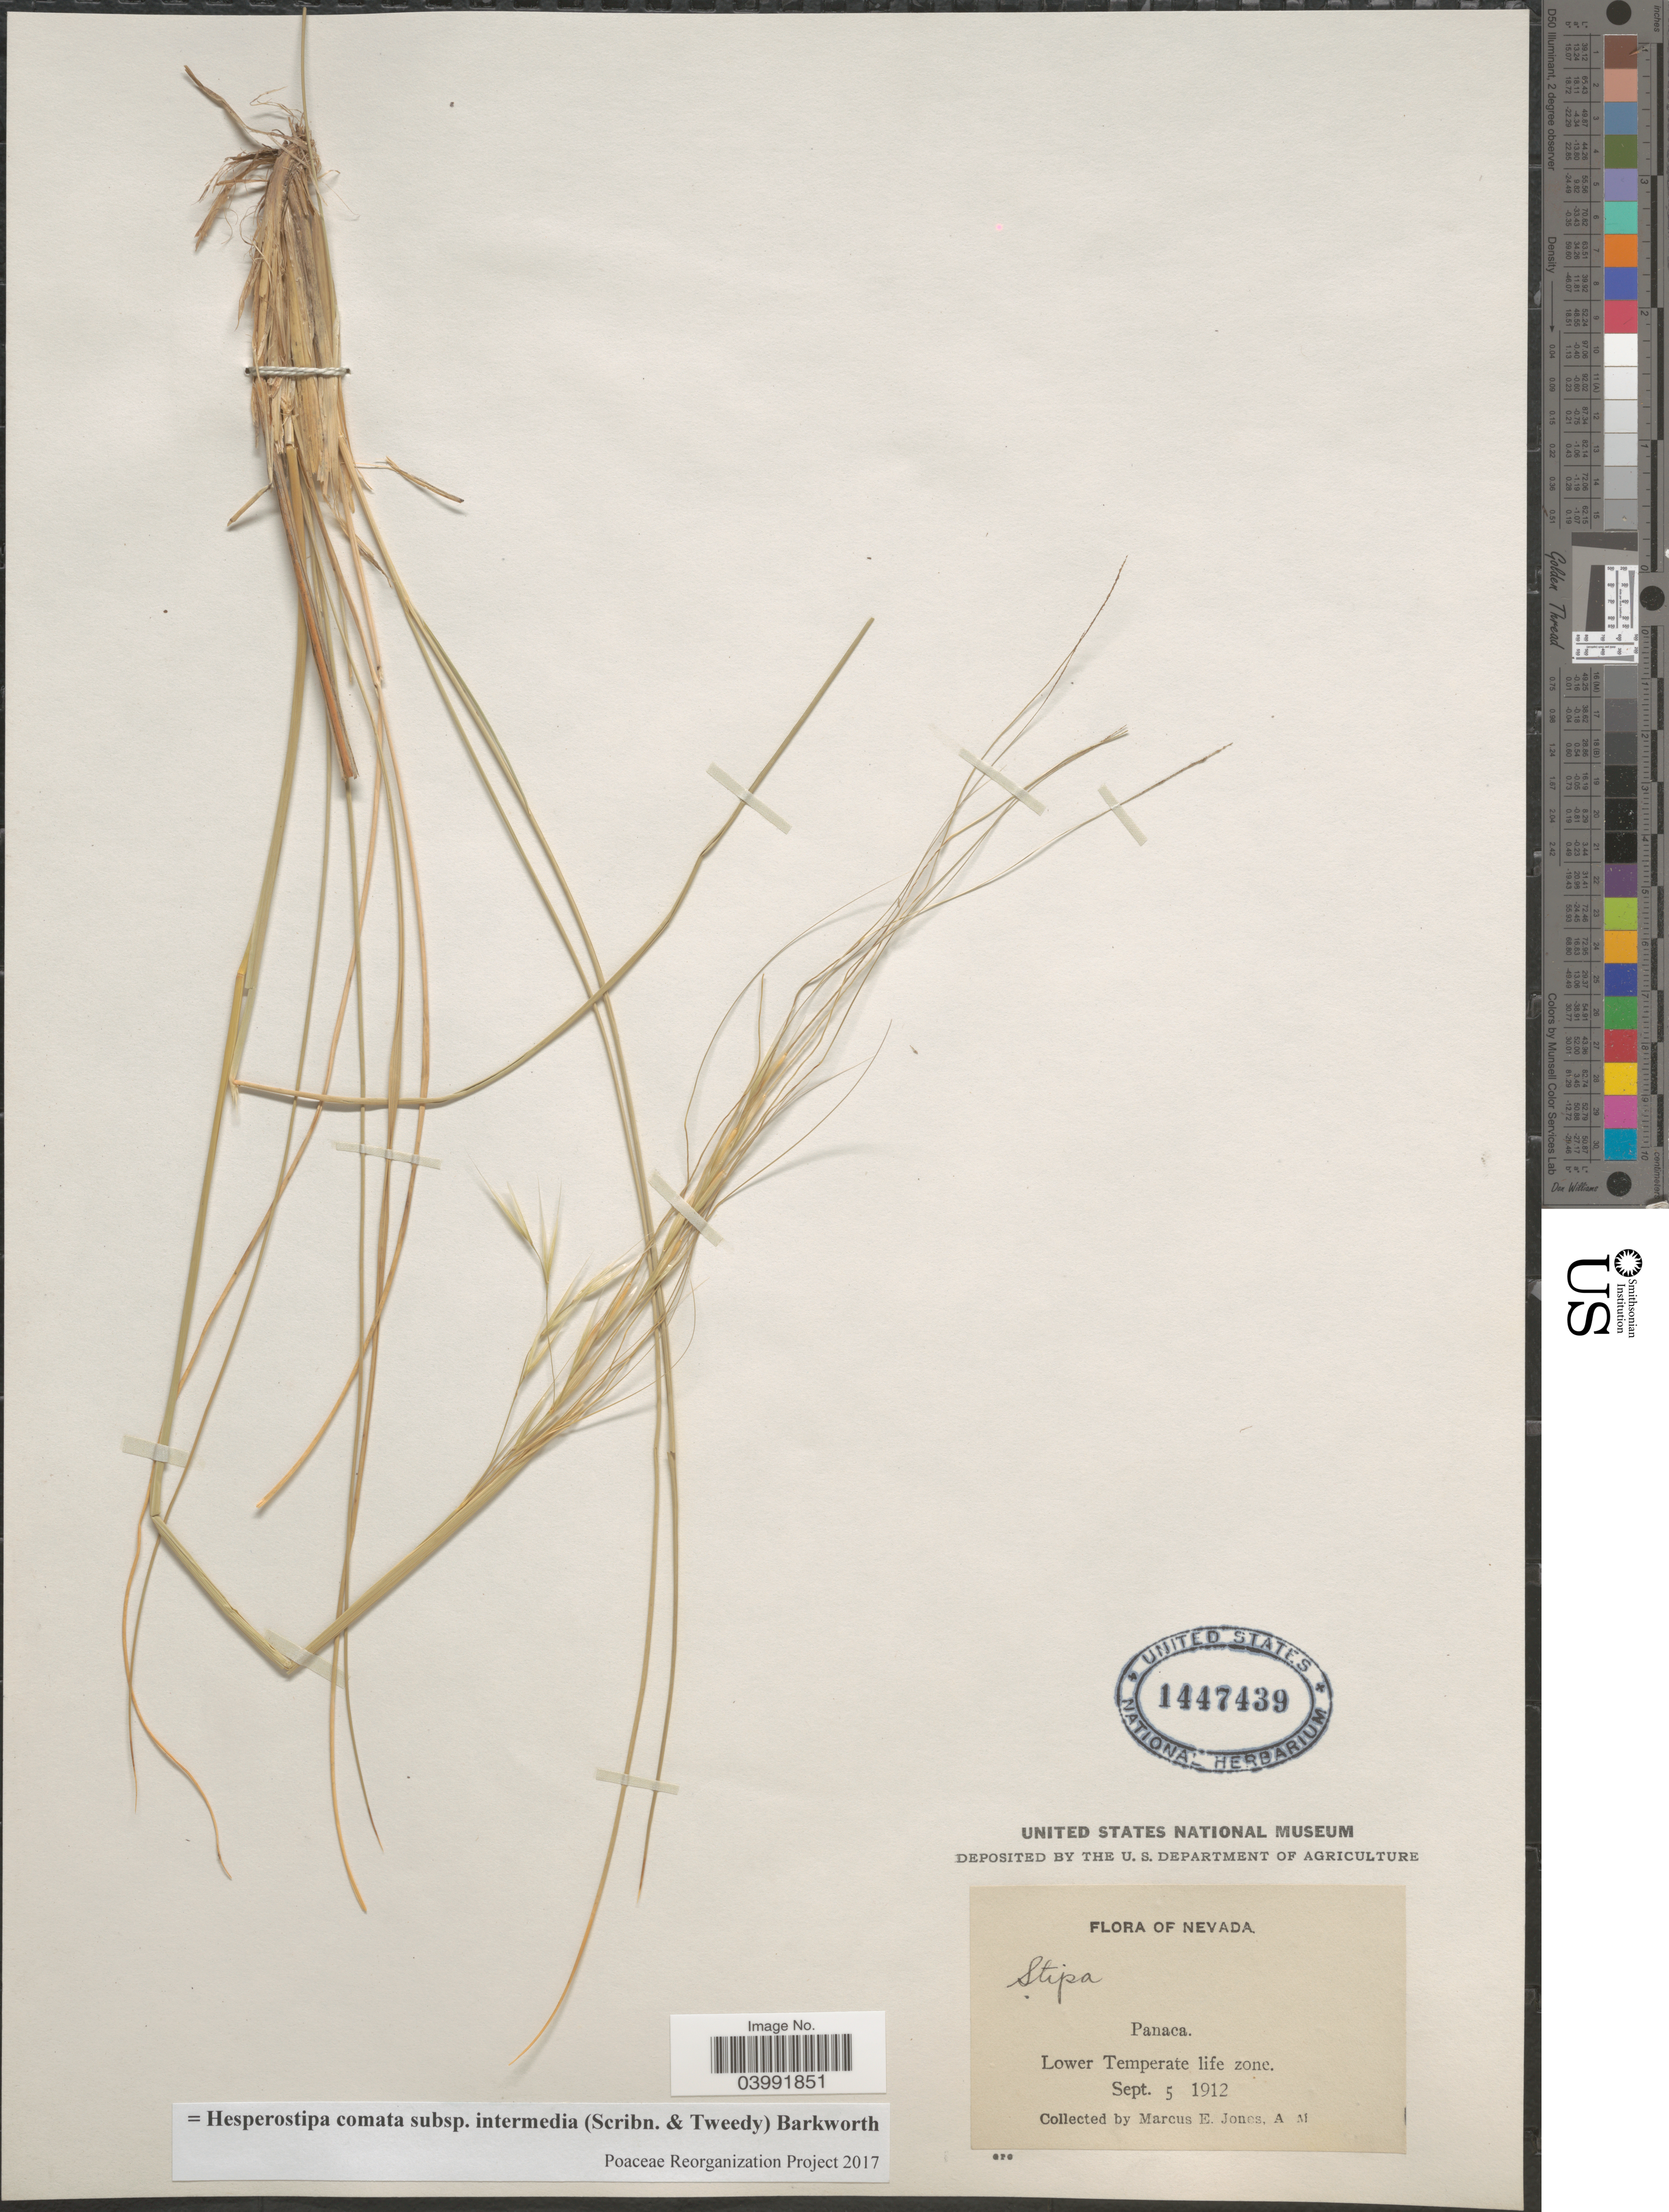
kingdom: Plantae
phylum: Tracheophyta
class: Liliopsida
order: Poales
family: Poaceae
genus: Hesperostipa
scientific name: Hesperostipa comata subsp. intermedia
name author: (Scribn. & Tweedy) Barkworth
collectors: M. E. Jones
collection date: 1912-09-05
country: United States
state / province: Nevada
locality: Panaca. Lower Temperate life zone.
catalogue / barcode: US 1447439